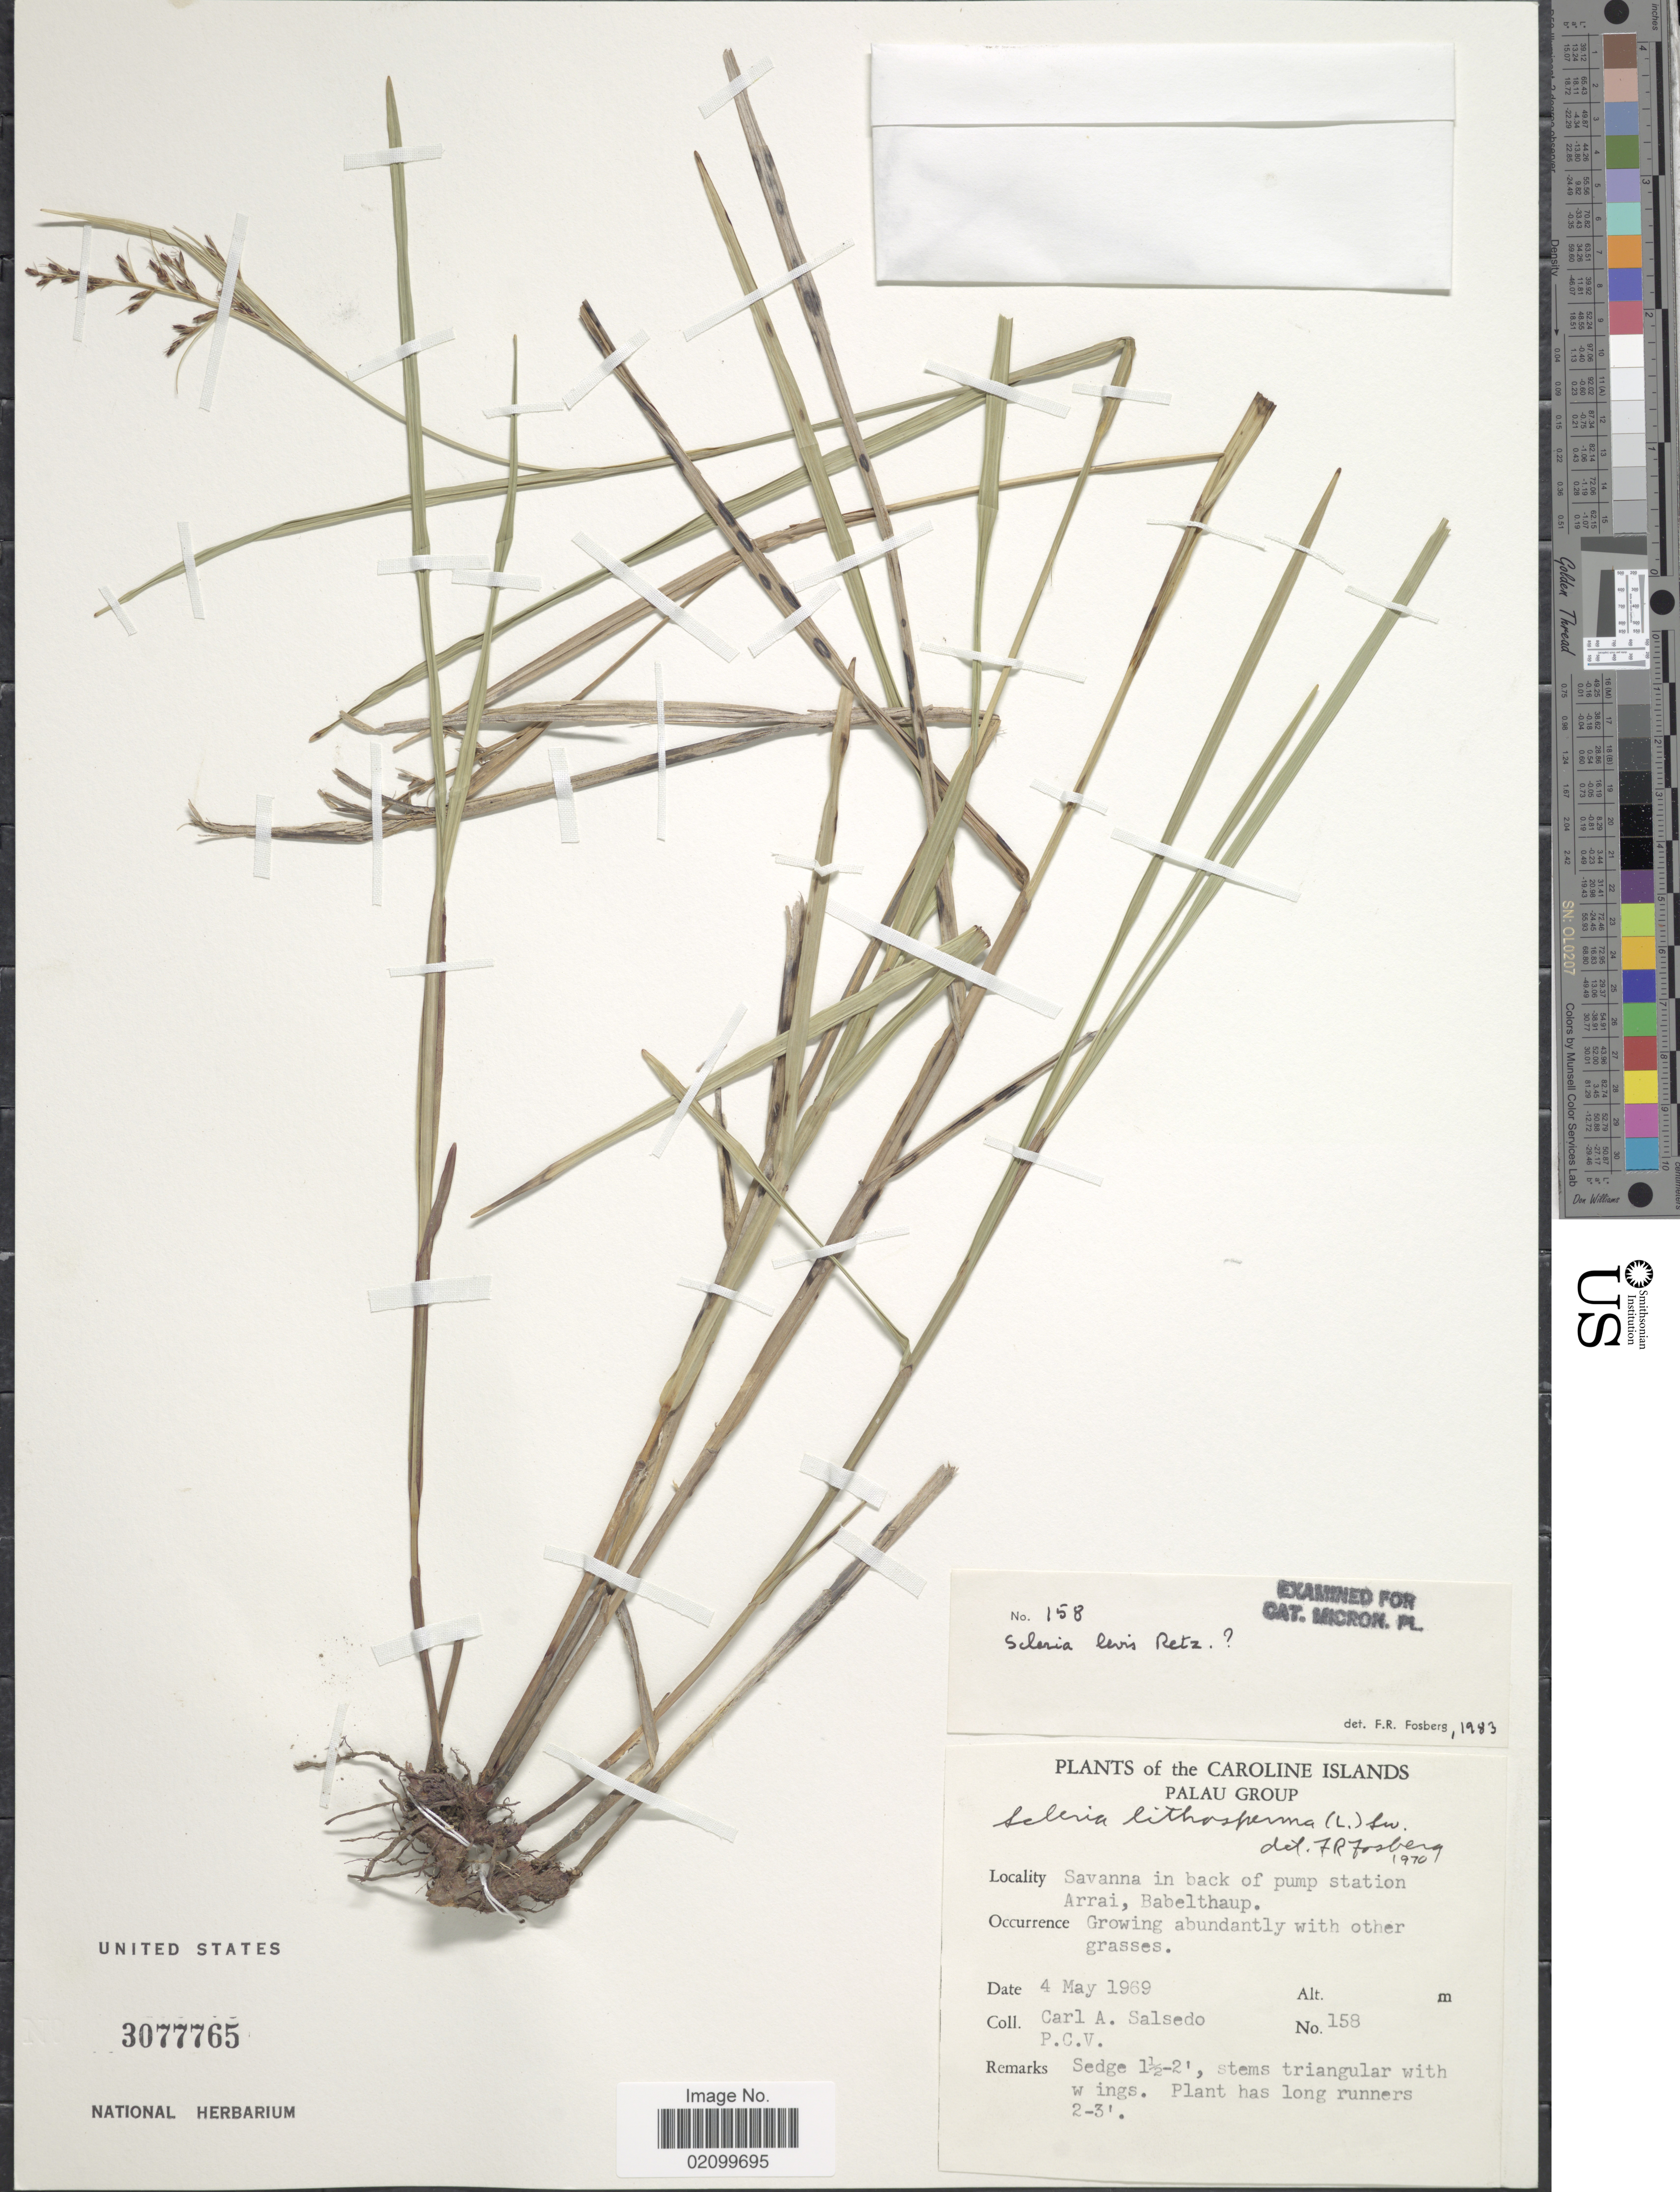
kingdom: Plantae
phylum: Tracheophyta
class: Liliopsida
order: Poales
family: Cyperaceae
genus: Scleria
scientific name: Scleria levis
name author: Retz.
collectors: C.A. Salsedo & P. C. V.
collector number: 158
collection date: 1969-05-04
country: Palau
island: Babeldaob [Babelthuap]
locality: Savanna in back of pump staion Arrai, Babelthaup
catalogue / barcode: US 3077765